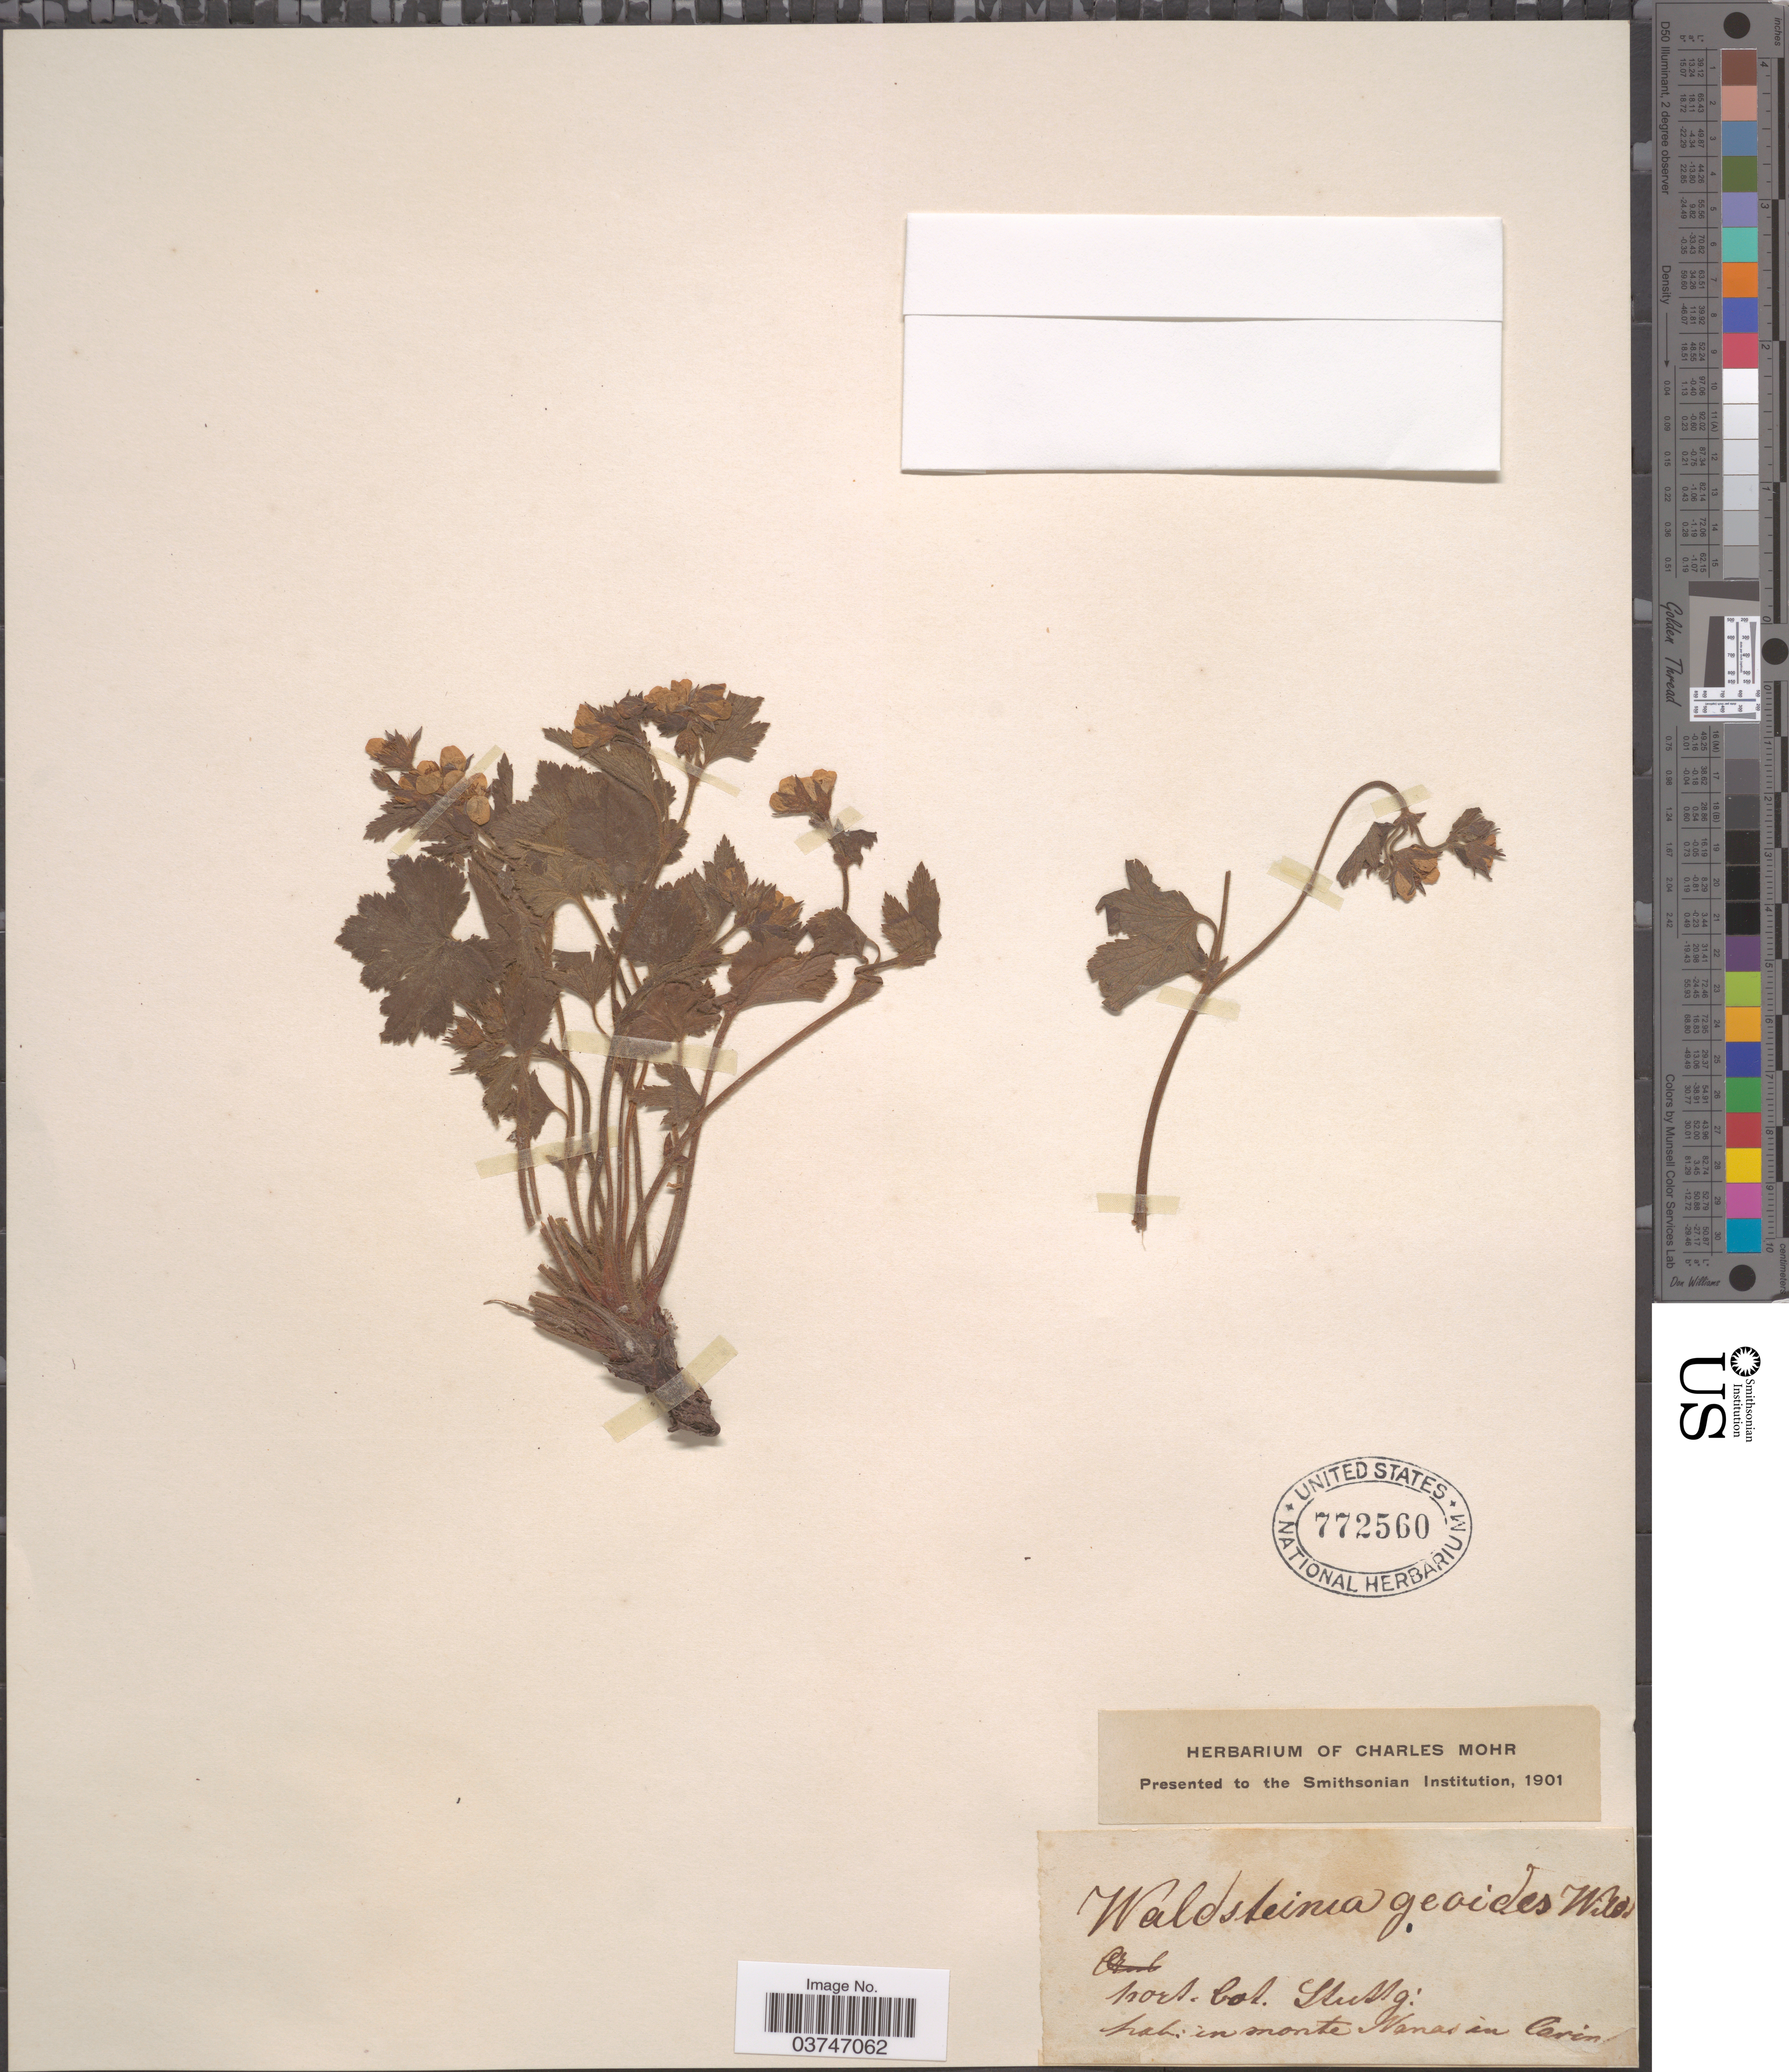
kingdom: Plantae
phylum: Tracheophyta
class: Magnoliopsida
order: Rosales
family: Rosaceae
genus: Waldsteinia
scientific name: Waldsteinia geoides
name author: Willd.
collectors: ex herb. Charles Mohr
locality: Hort. bot. Stuttg: in monte Wanas in Carin. [interpreted]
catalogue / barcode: US 772560